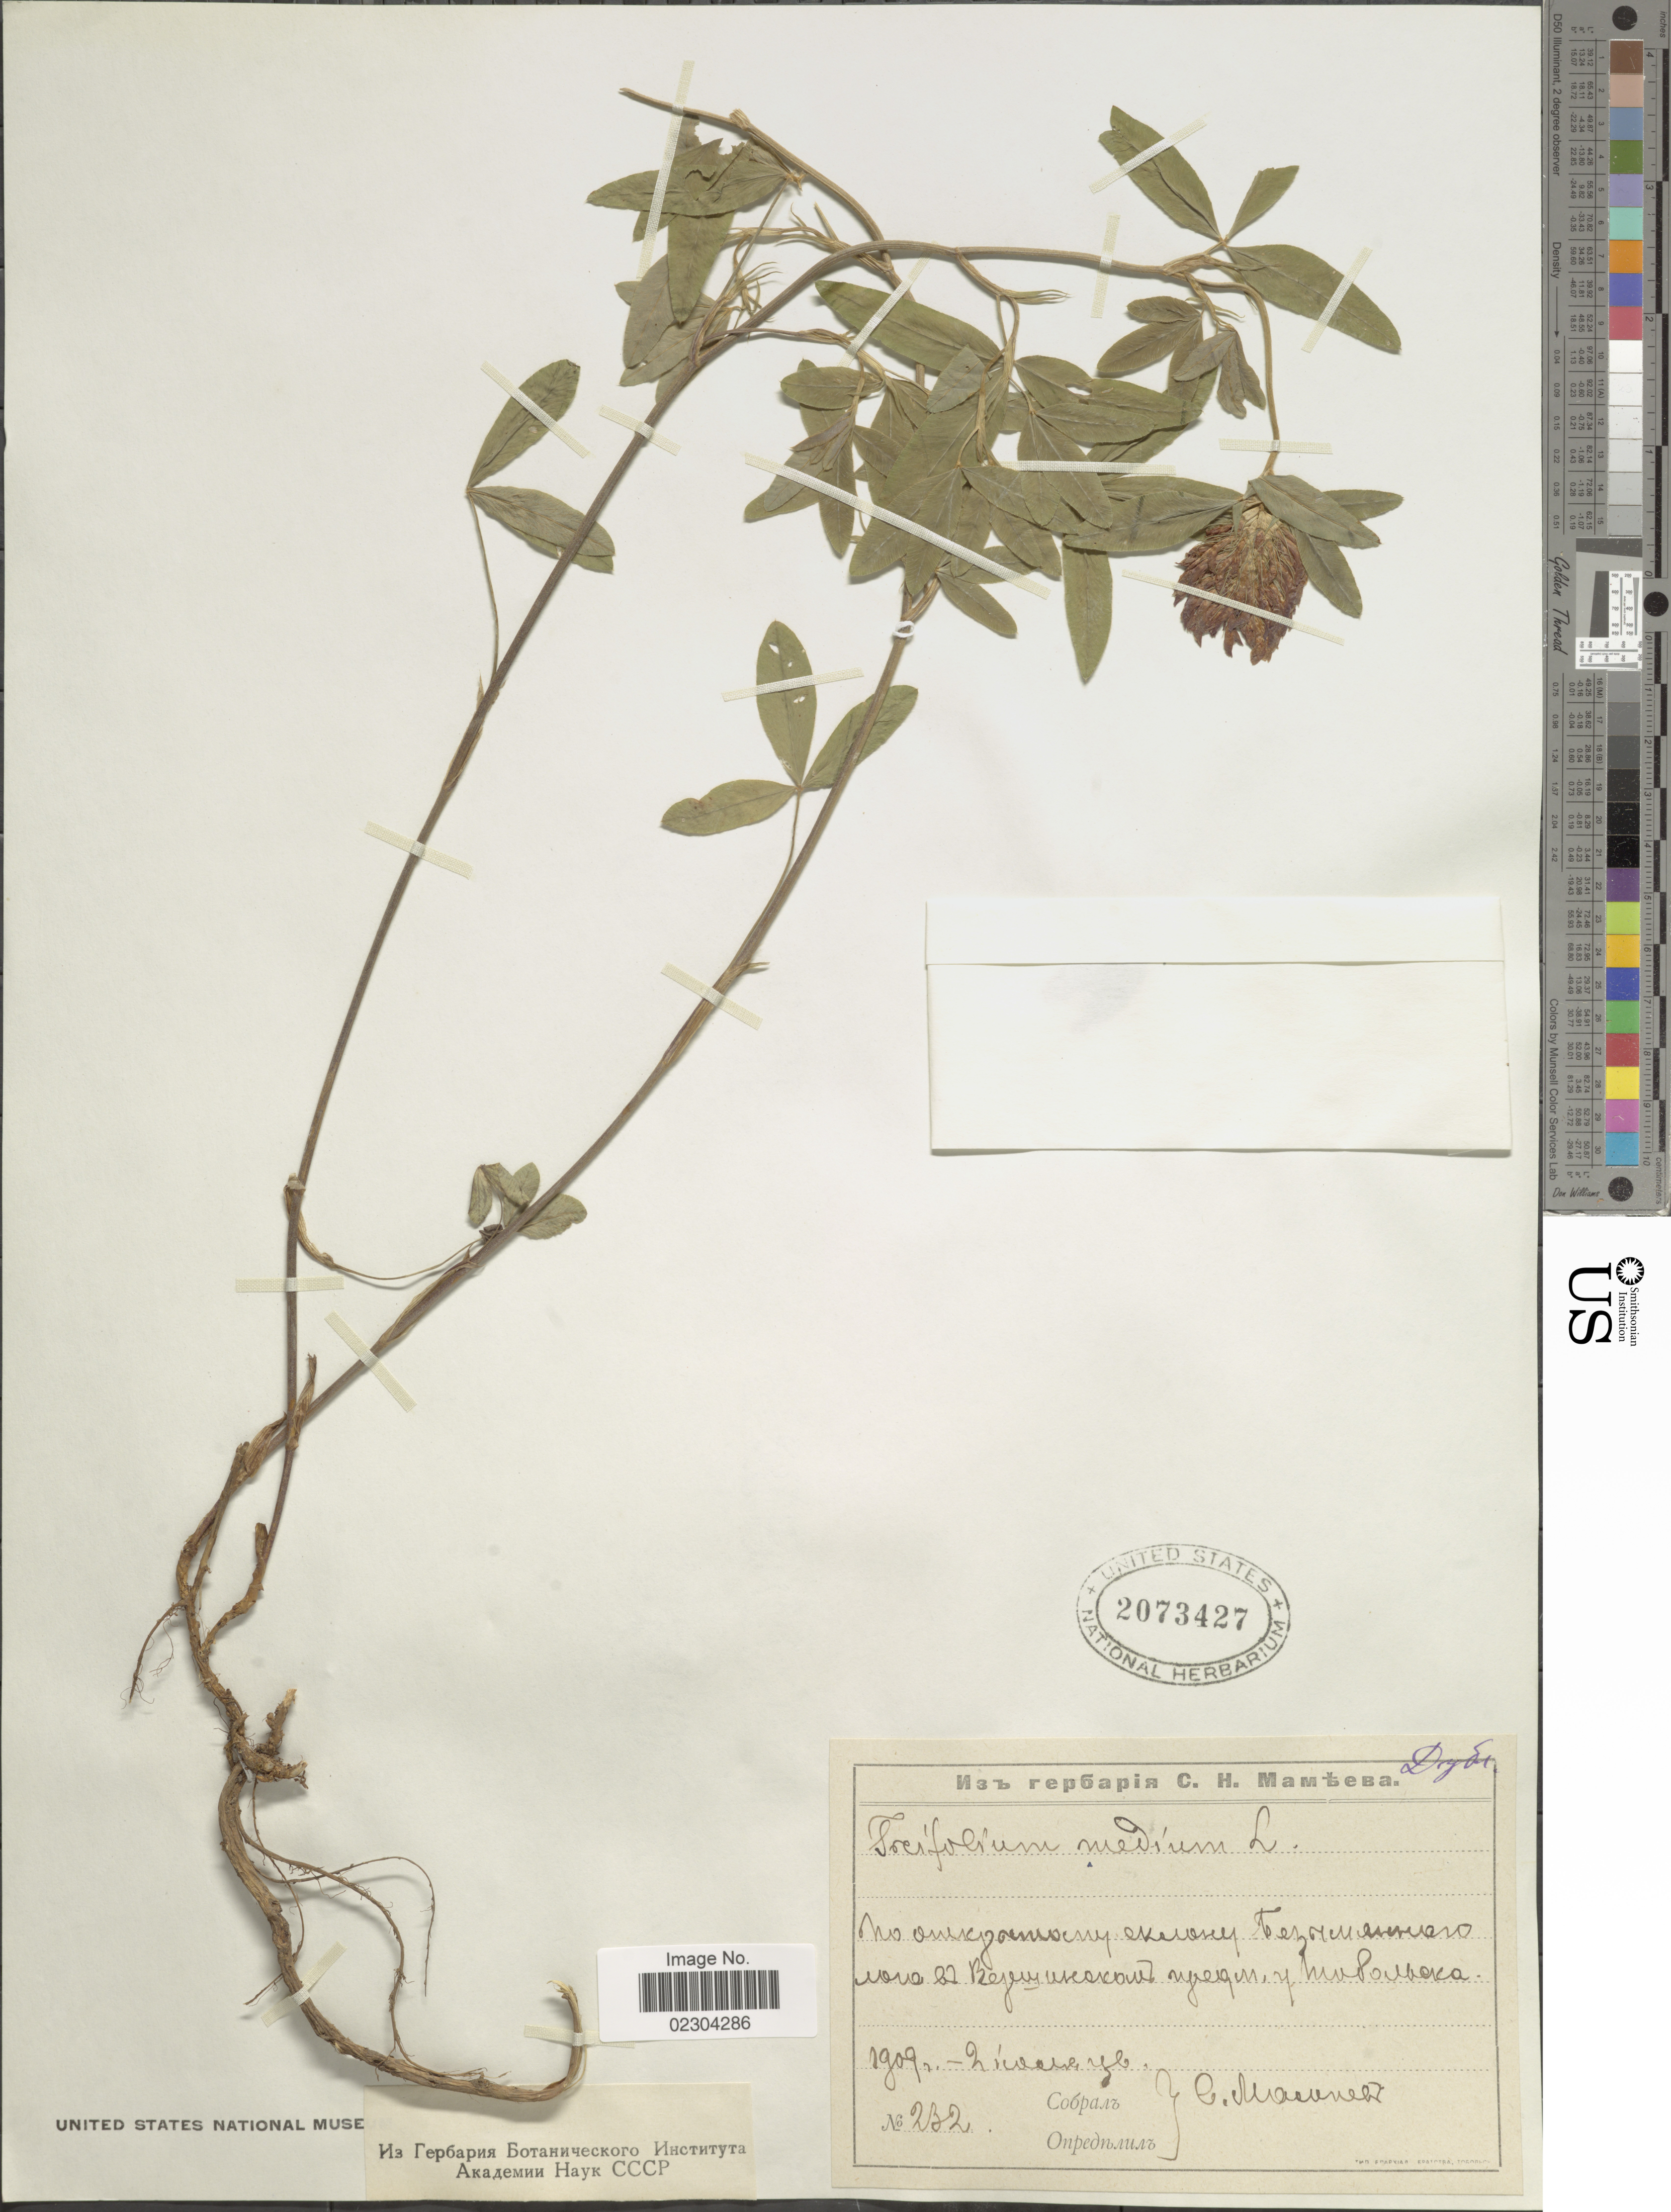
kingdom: Plantae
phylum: Tracheophyta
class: Magnoliopsida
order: Fabales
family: Fabaceae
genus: Trifolium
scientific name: Trifolium medium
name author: L.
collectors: C. Mamieva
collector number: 232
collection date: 1909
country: Russian Federation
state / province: Tyumen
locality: Tobolsk, Tyumen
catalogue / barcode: US 2073427